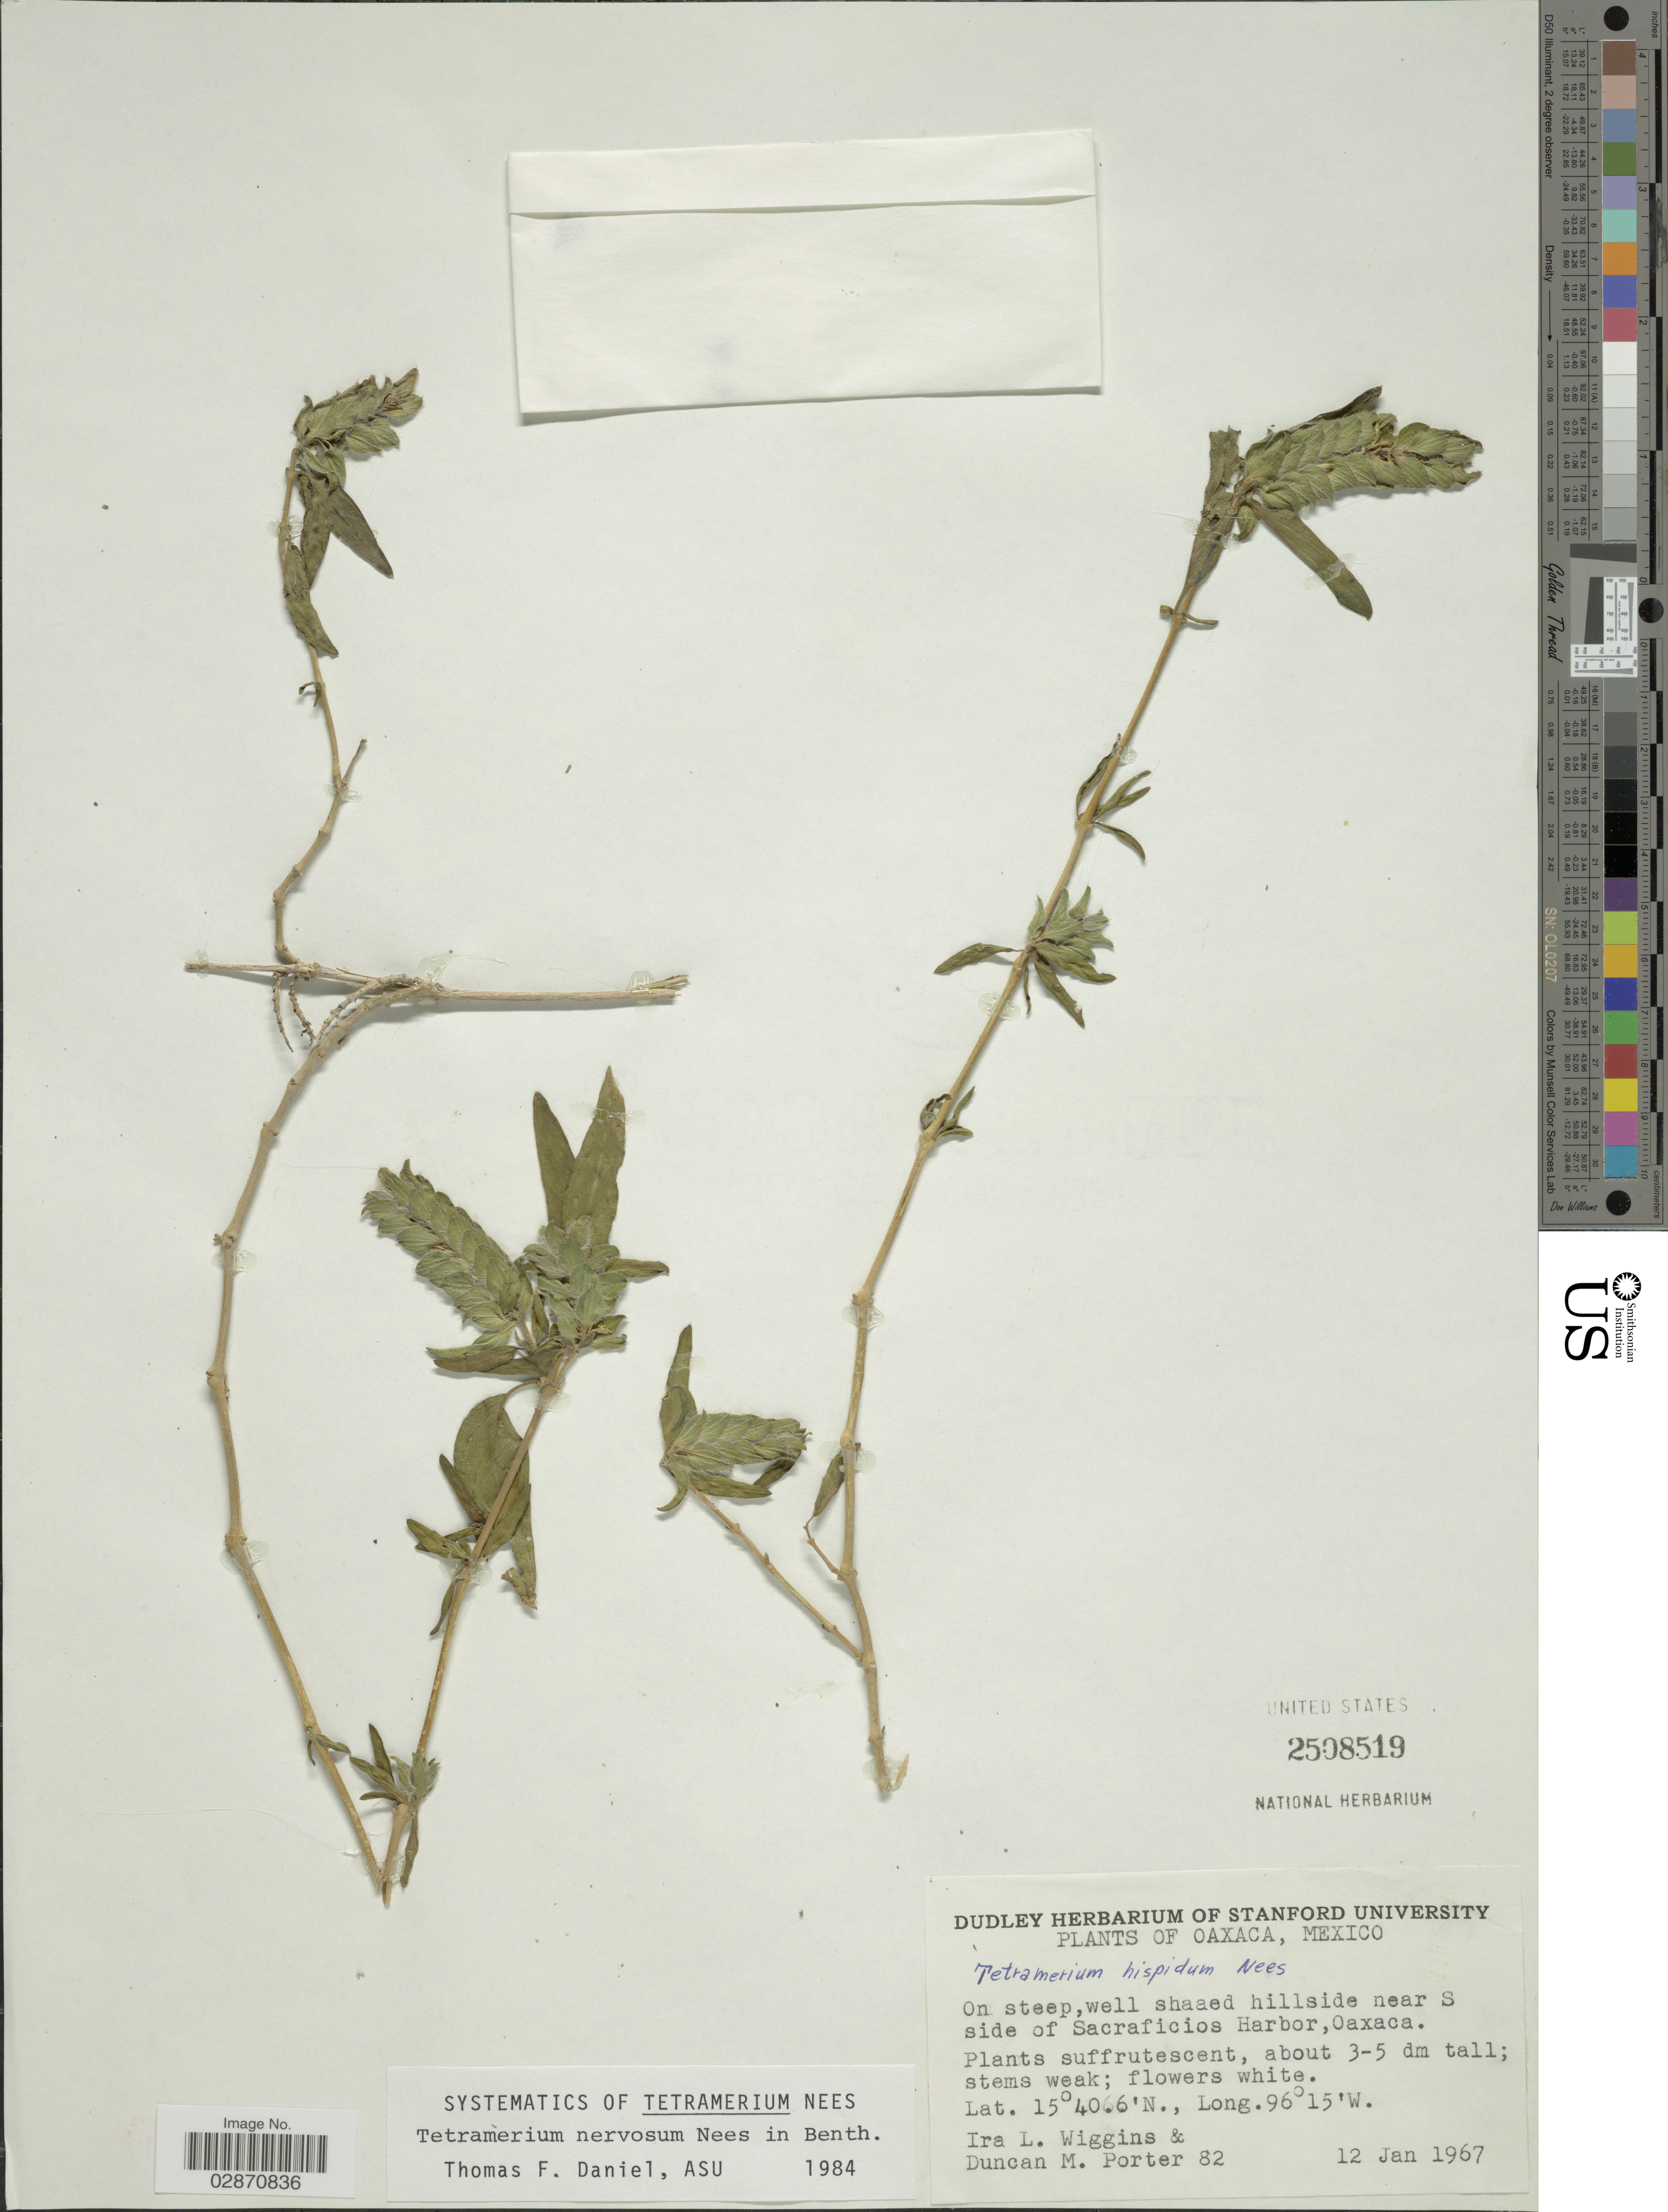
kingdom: Plantae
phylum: Tracheophyta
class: Magnoliopsida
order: Lamiales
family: Acanthaceae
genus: Tetramerium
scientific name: Tetramerium nervosum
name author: Nees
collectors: I. L. Wiggins & D. Porter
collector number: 82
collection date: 1967-01-12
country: Mexico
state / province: Oaxaca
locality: Near S side of Sacraficios Harbor.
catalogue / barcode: US 2508519